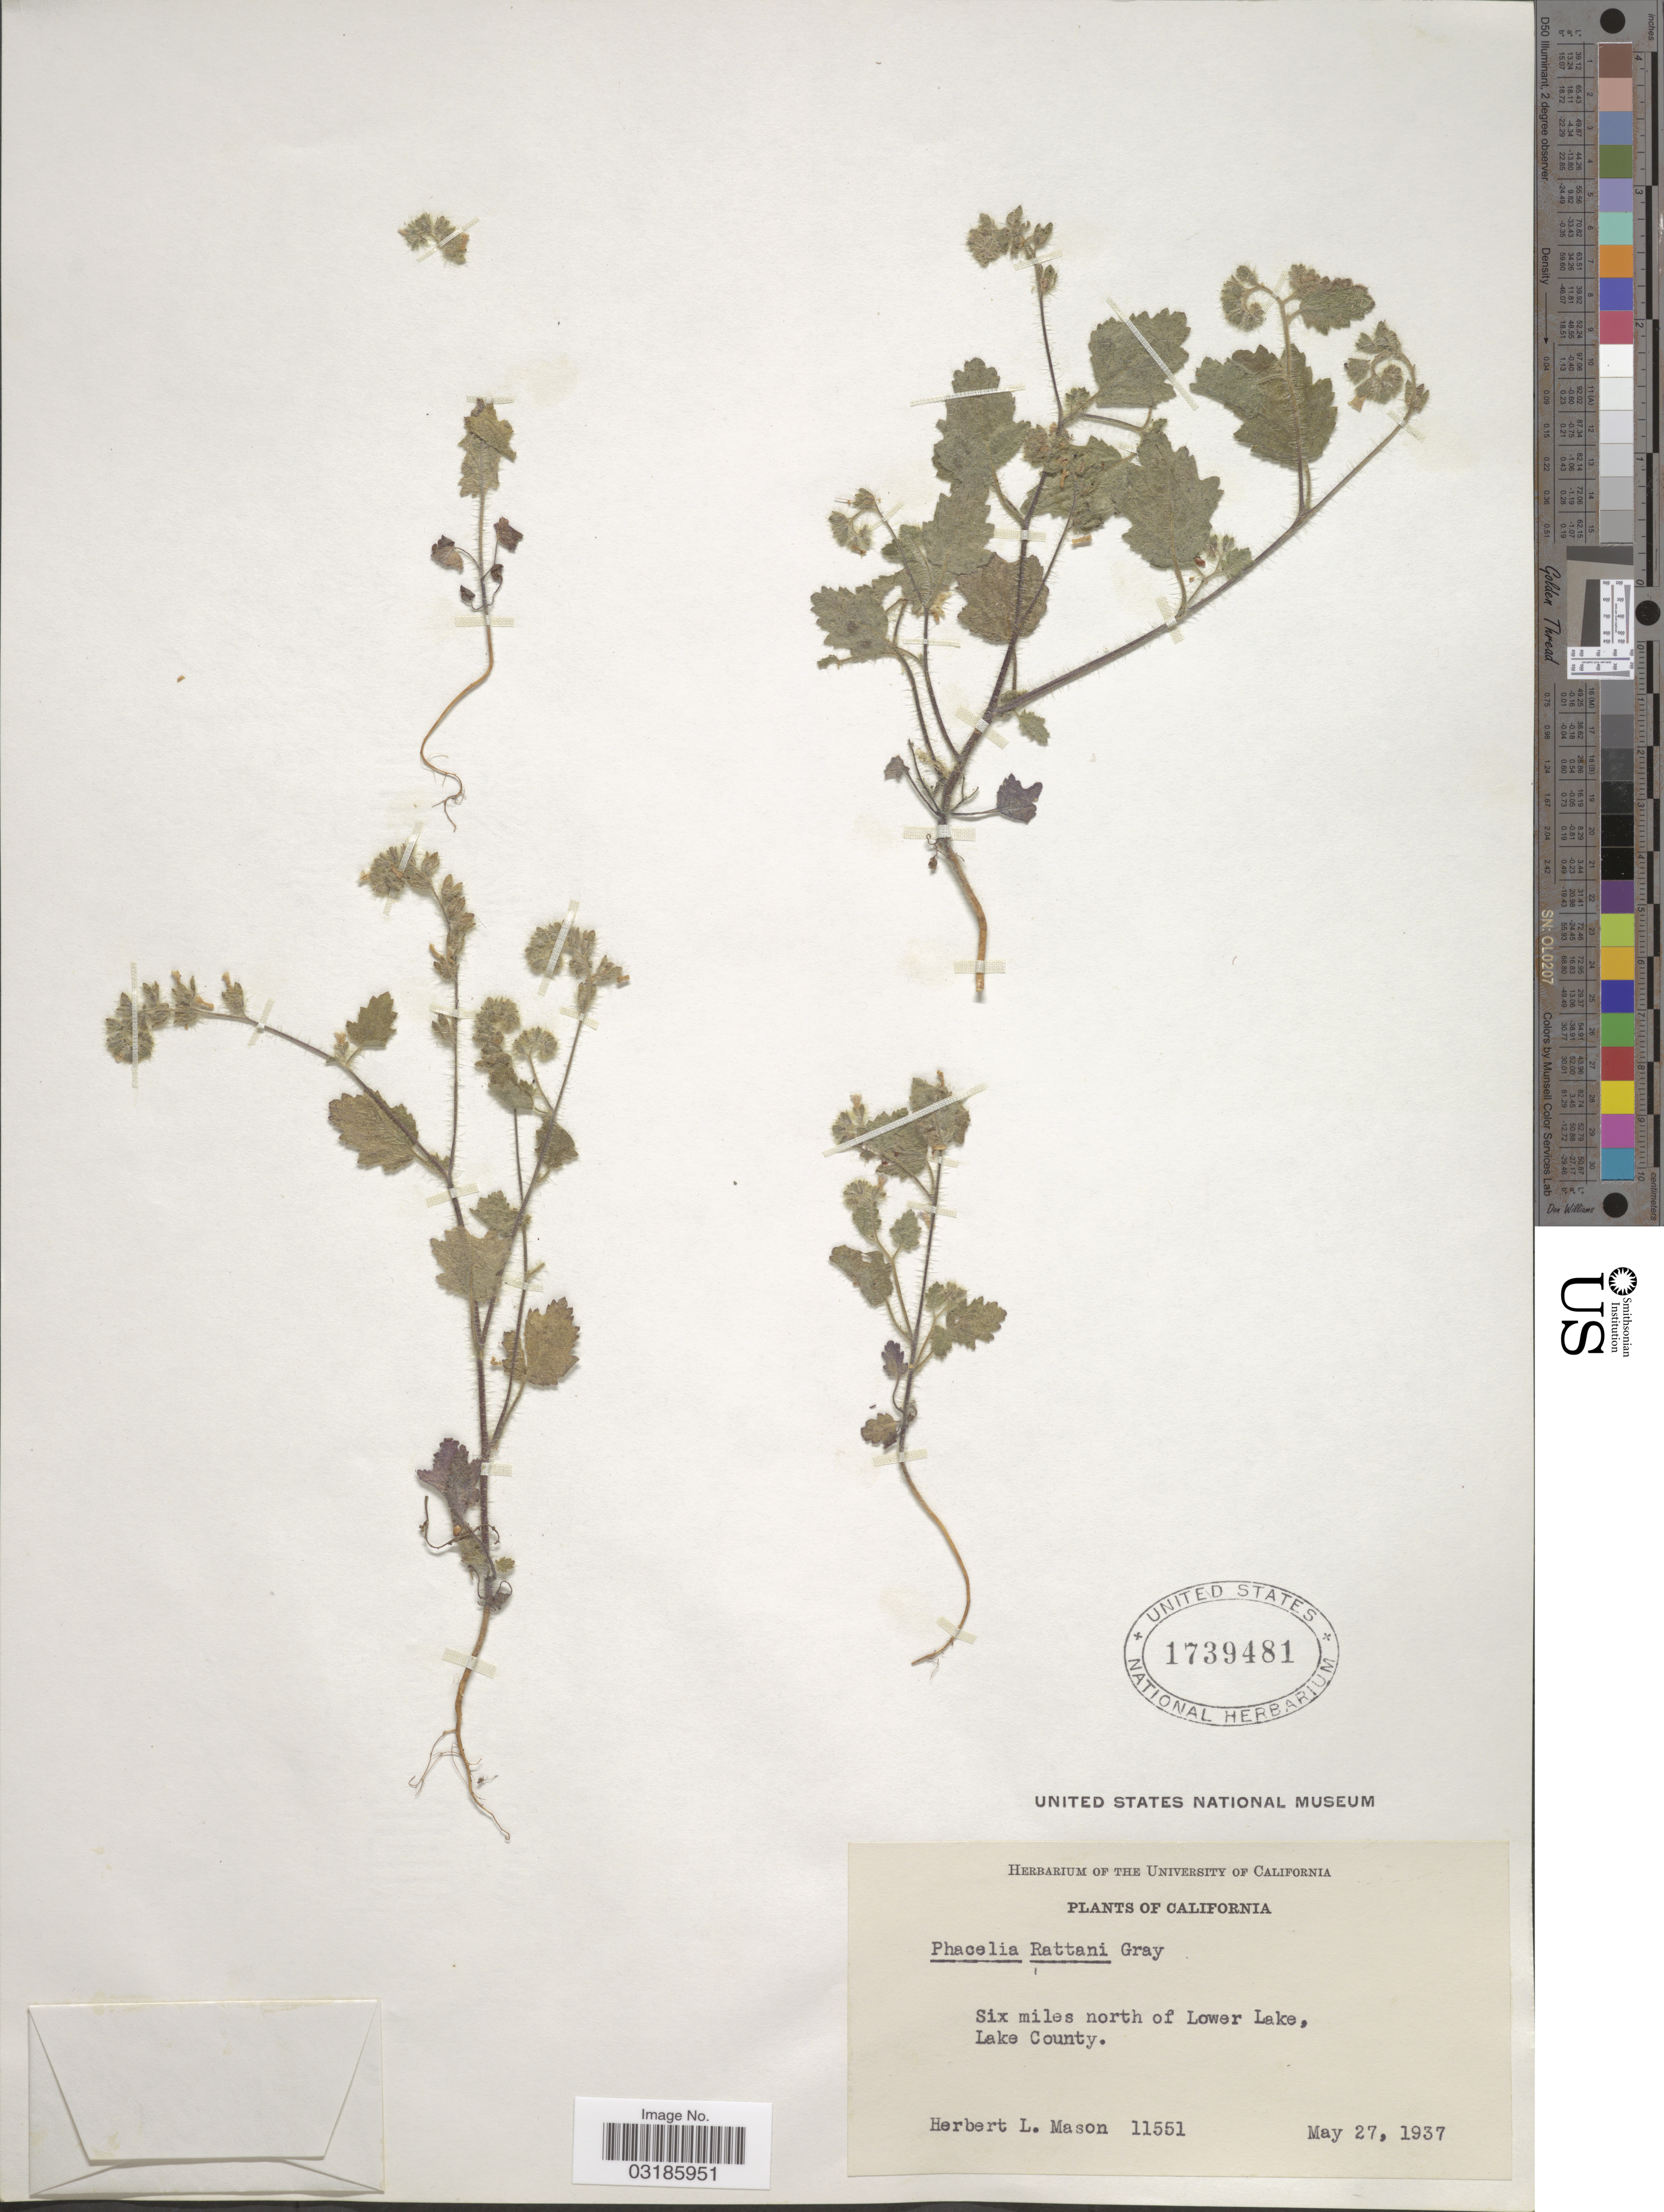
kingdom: Plantae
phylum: Tracheophyta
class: Magnoliopsida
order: Boraginales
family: Hydrophyllaceae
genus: Phacelia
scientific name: Phacelia rattanii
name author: A. Gray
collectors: H. L. Mason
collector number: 11551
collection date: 1937-05-27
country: United States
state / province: California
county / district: Lake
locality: Six miles north of Lower Lake, Lake County.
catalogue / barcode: US 1739481